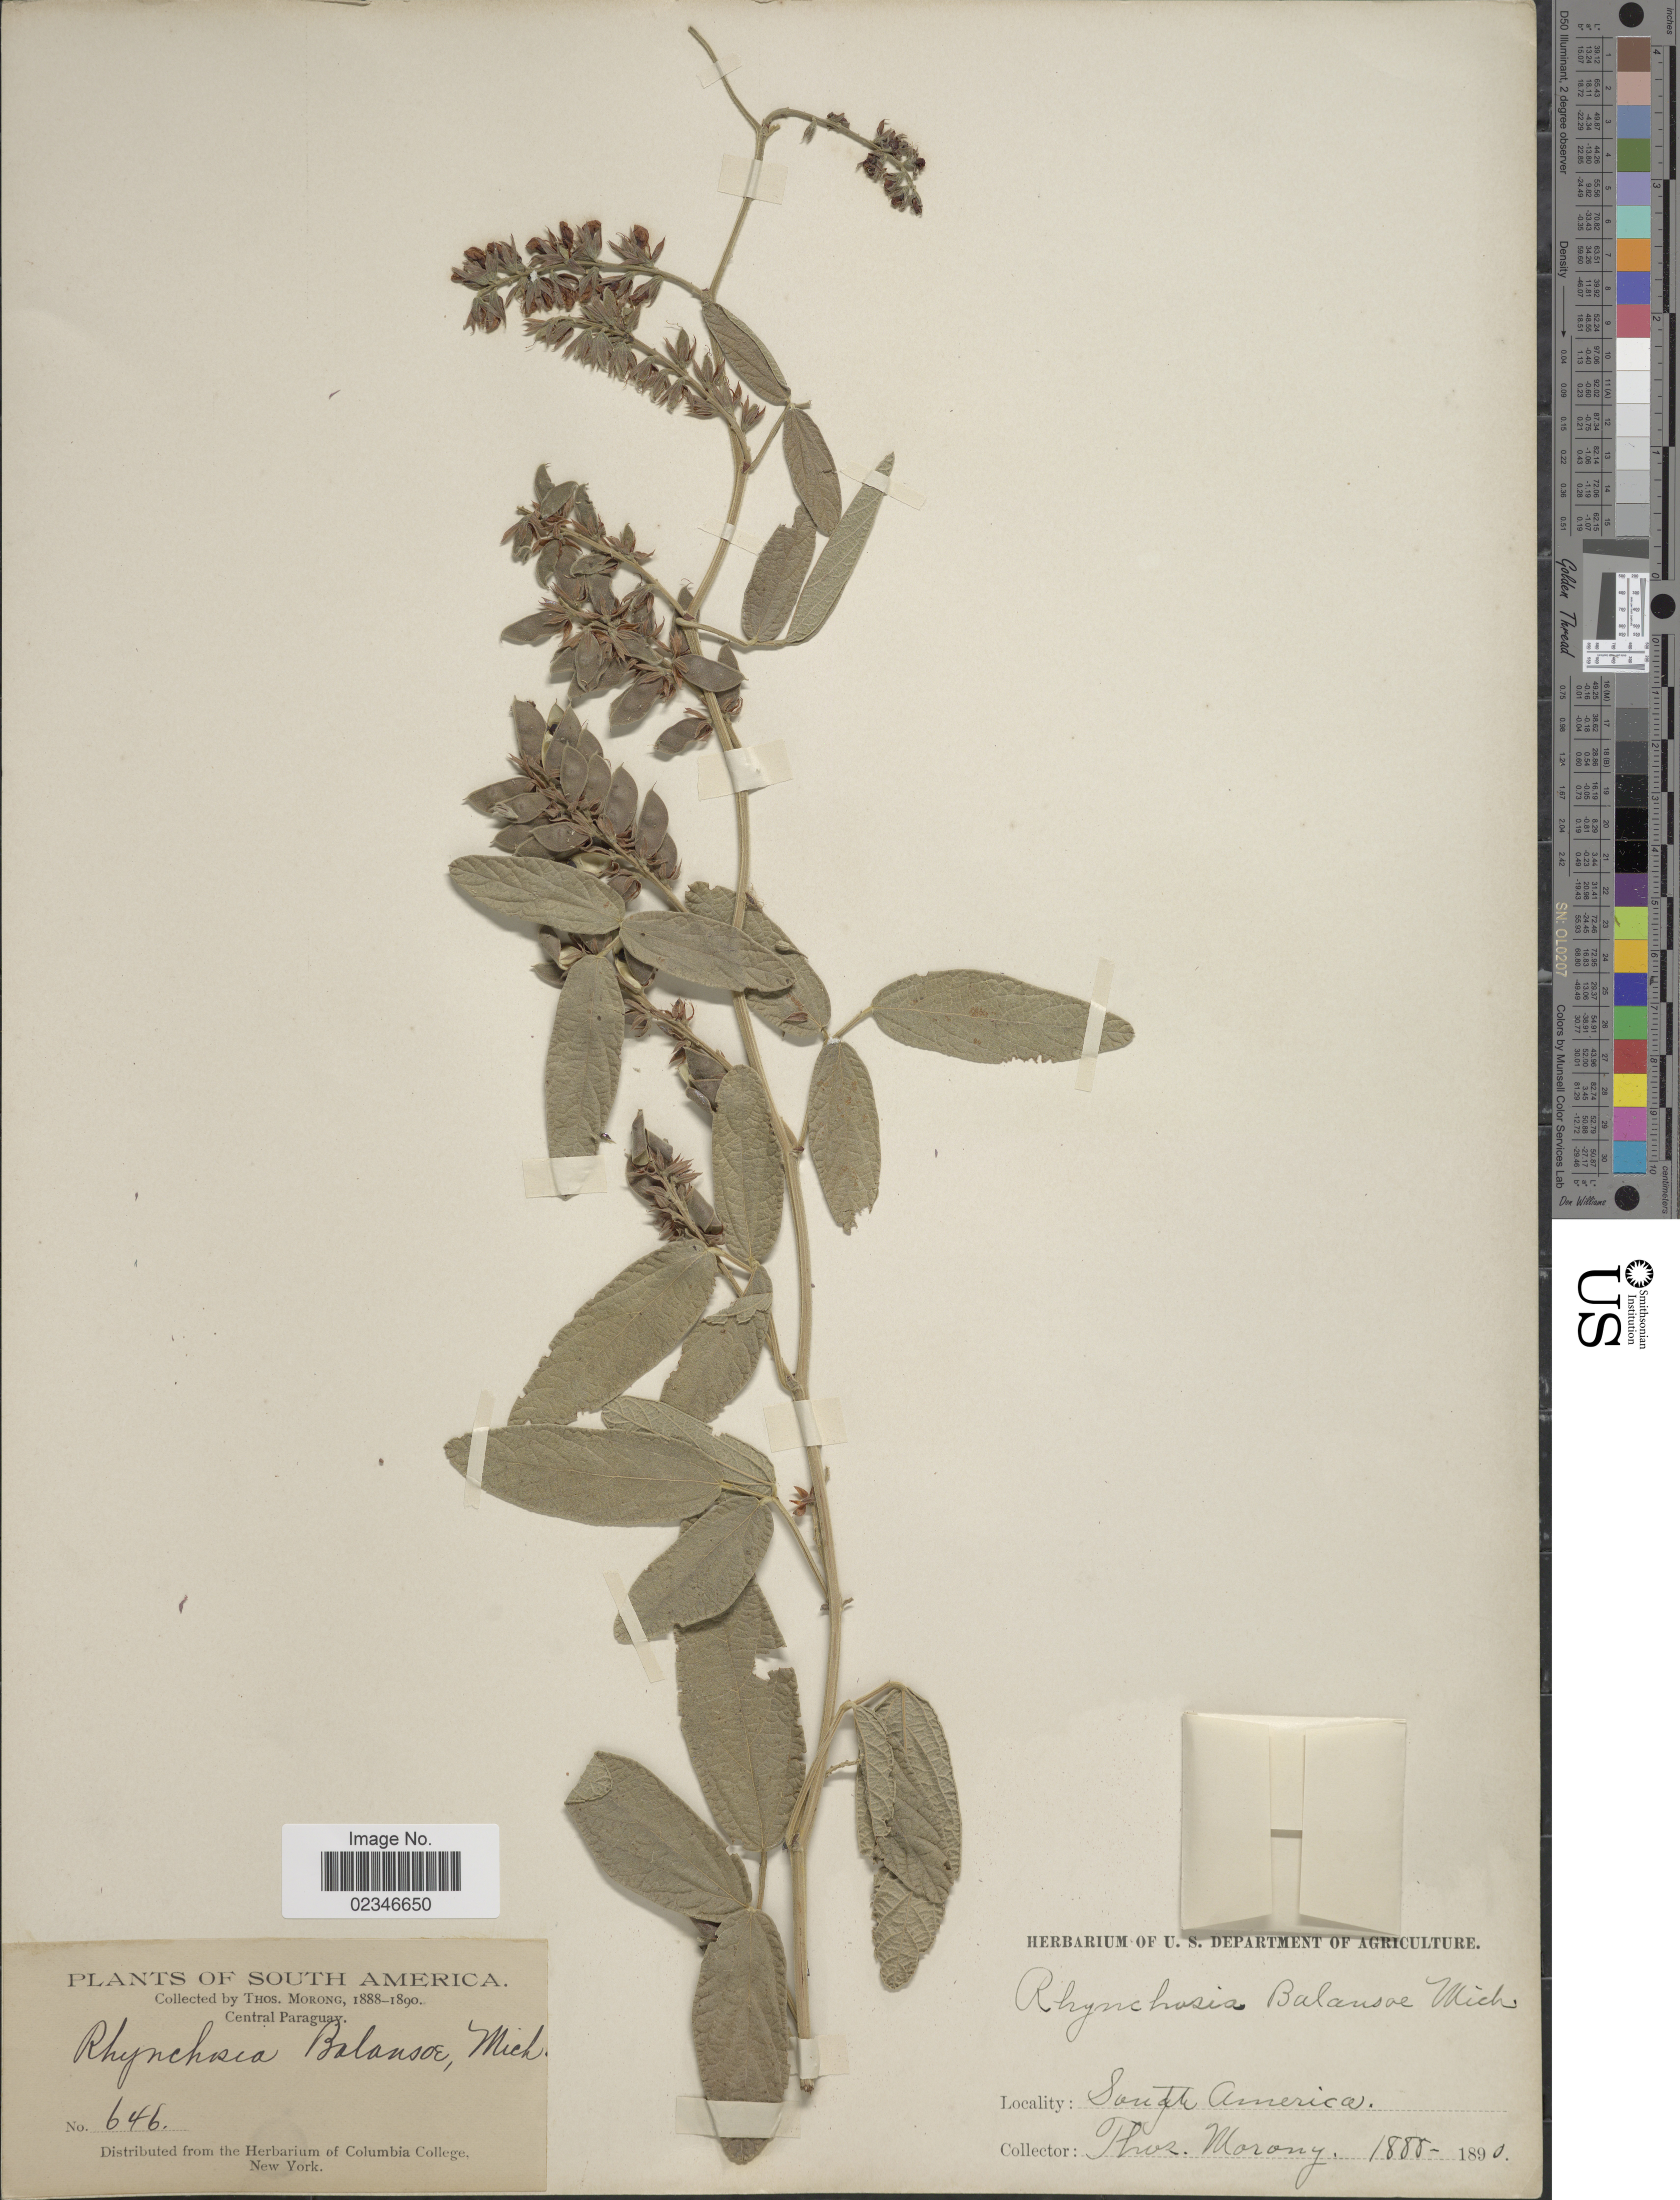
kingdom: Plantae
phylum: Tracheophyta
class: Magnoliopsida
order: Fabales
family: Fabaceae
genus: Rhynchosia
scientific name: Rhynchosia balansae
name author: Micheli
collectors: ex herb. T. Morong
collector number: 646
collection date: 1888/1890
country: Paraguay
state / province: Central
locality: Central Paraguay